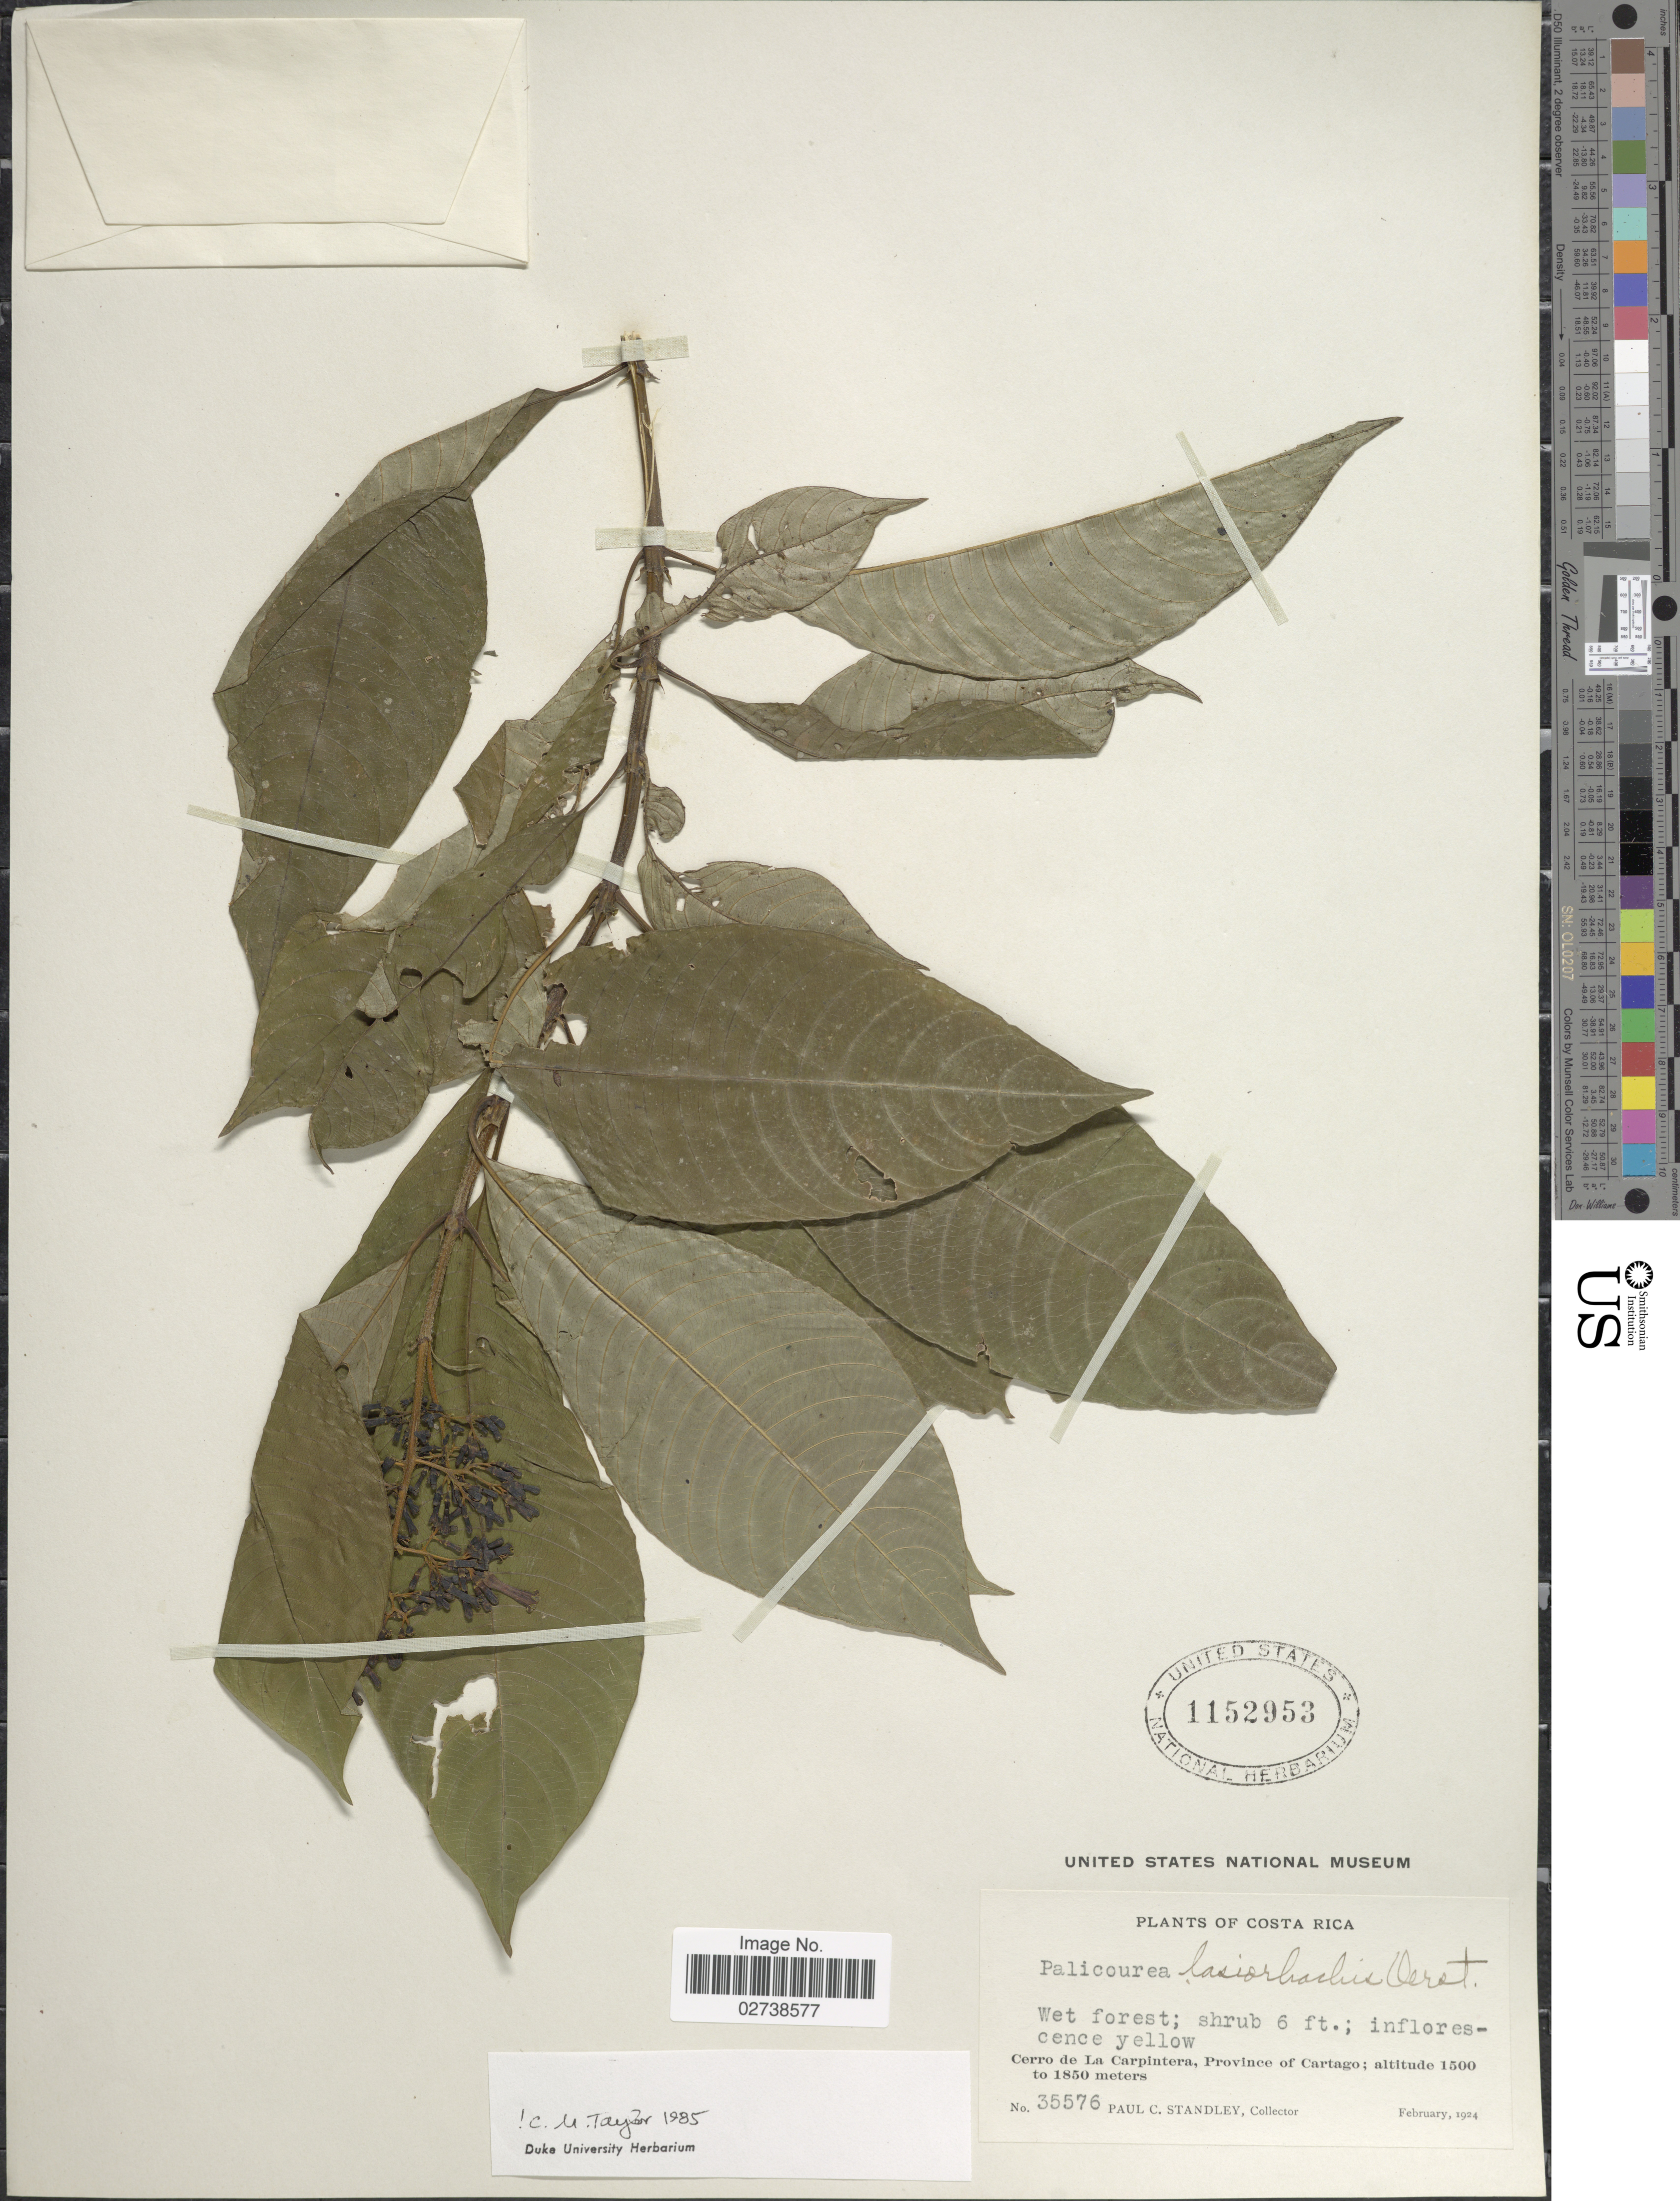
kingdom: Plantae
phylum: Tracheophyta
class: Magnoliopsida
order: Gentianales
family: Rubiaceae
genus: Palicourea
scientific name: Palicourea lasiorrhachis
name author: Oerst.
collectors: P. C. Standley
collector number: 35576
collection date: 1924-02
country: Costa Rica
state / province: Cartago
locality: Wet forest; Cerro de La Carpintera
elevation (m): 1500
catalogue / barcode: US 1152953